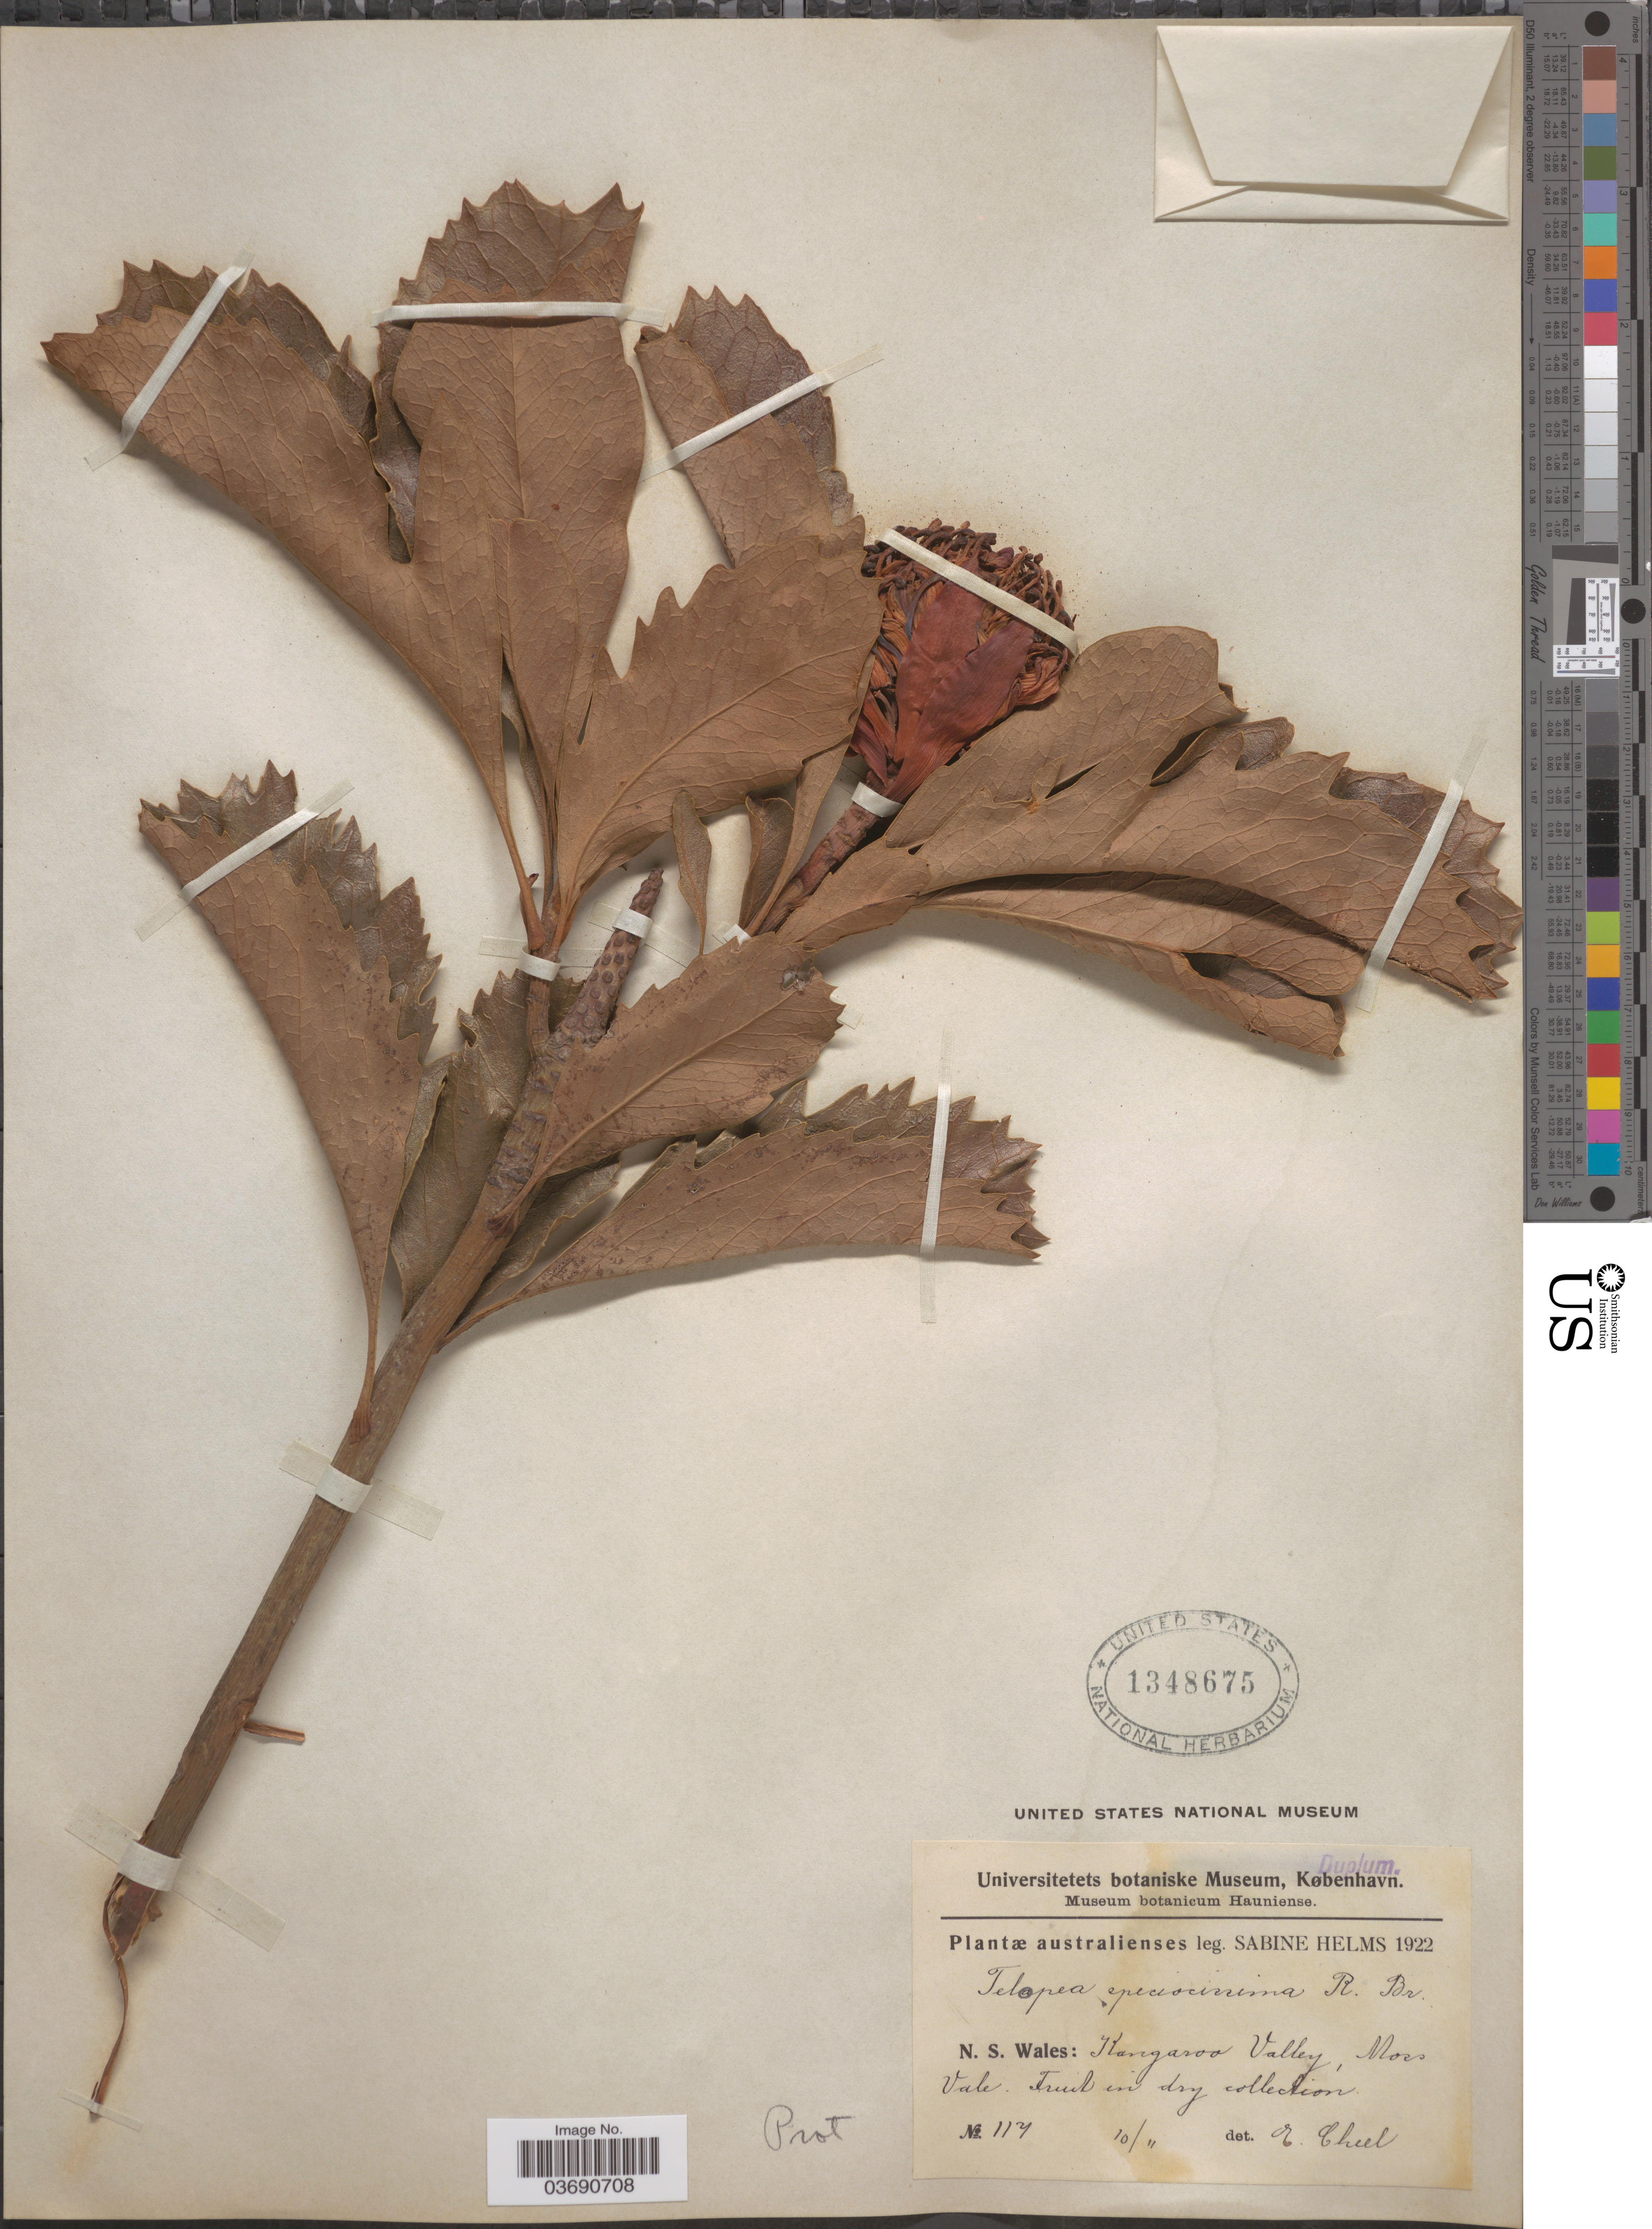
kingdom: Plantae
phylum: Tracheophyta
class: Magnoliopsida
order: Proteales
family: Proteaceae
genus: Telopea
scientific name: Telopea speciosissima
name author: (Sm.) R. Br.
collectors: S. Helms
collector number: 117*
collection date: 1922-11-10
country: Australia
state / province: New South Wales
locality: Kangaroo Valley, Moss Vale.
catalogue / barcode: US 1348675